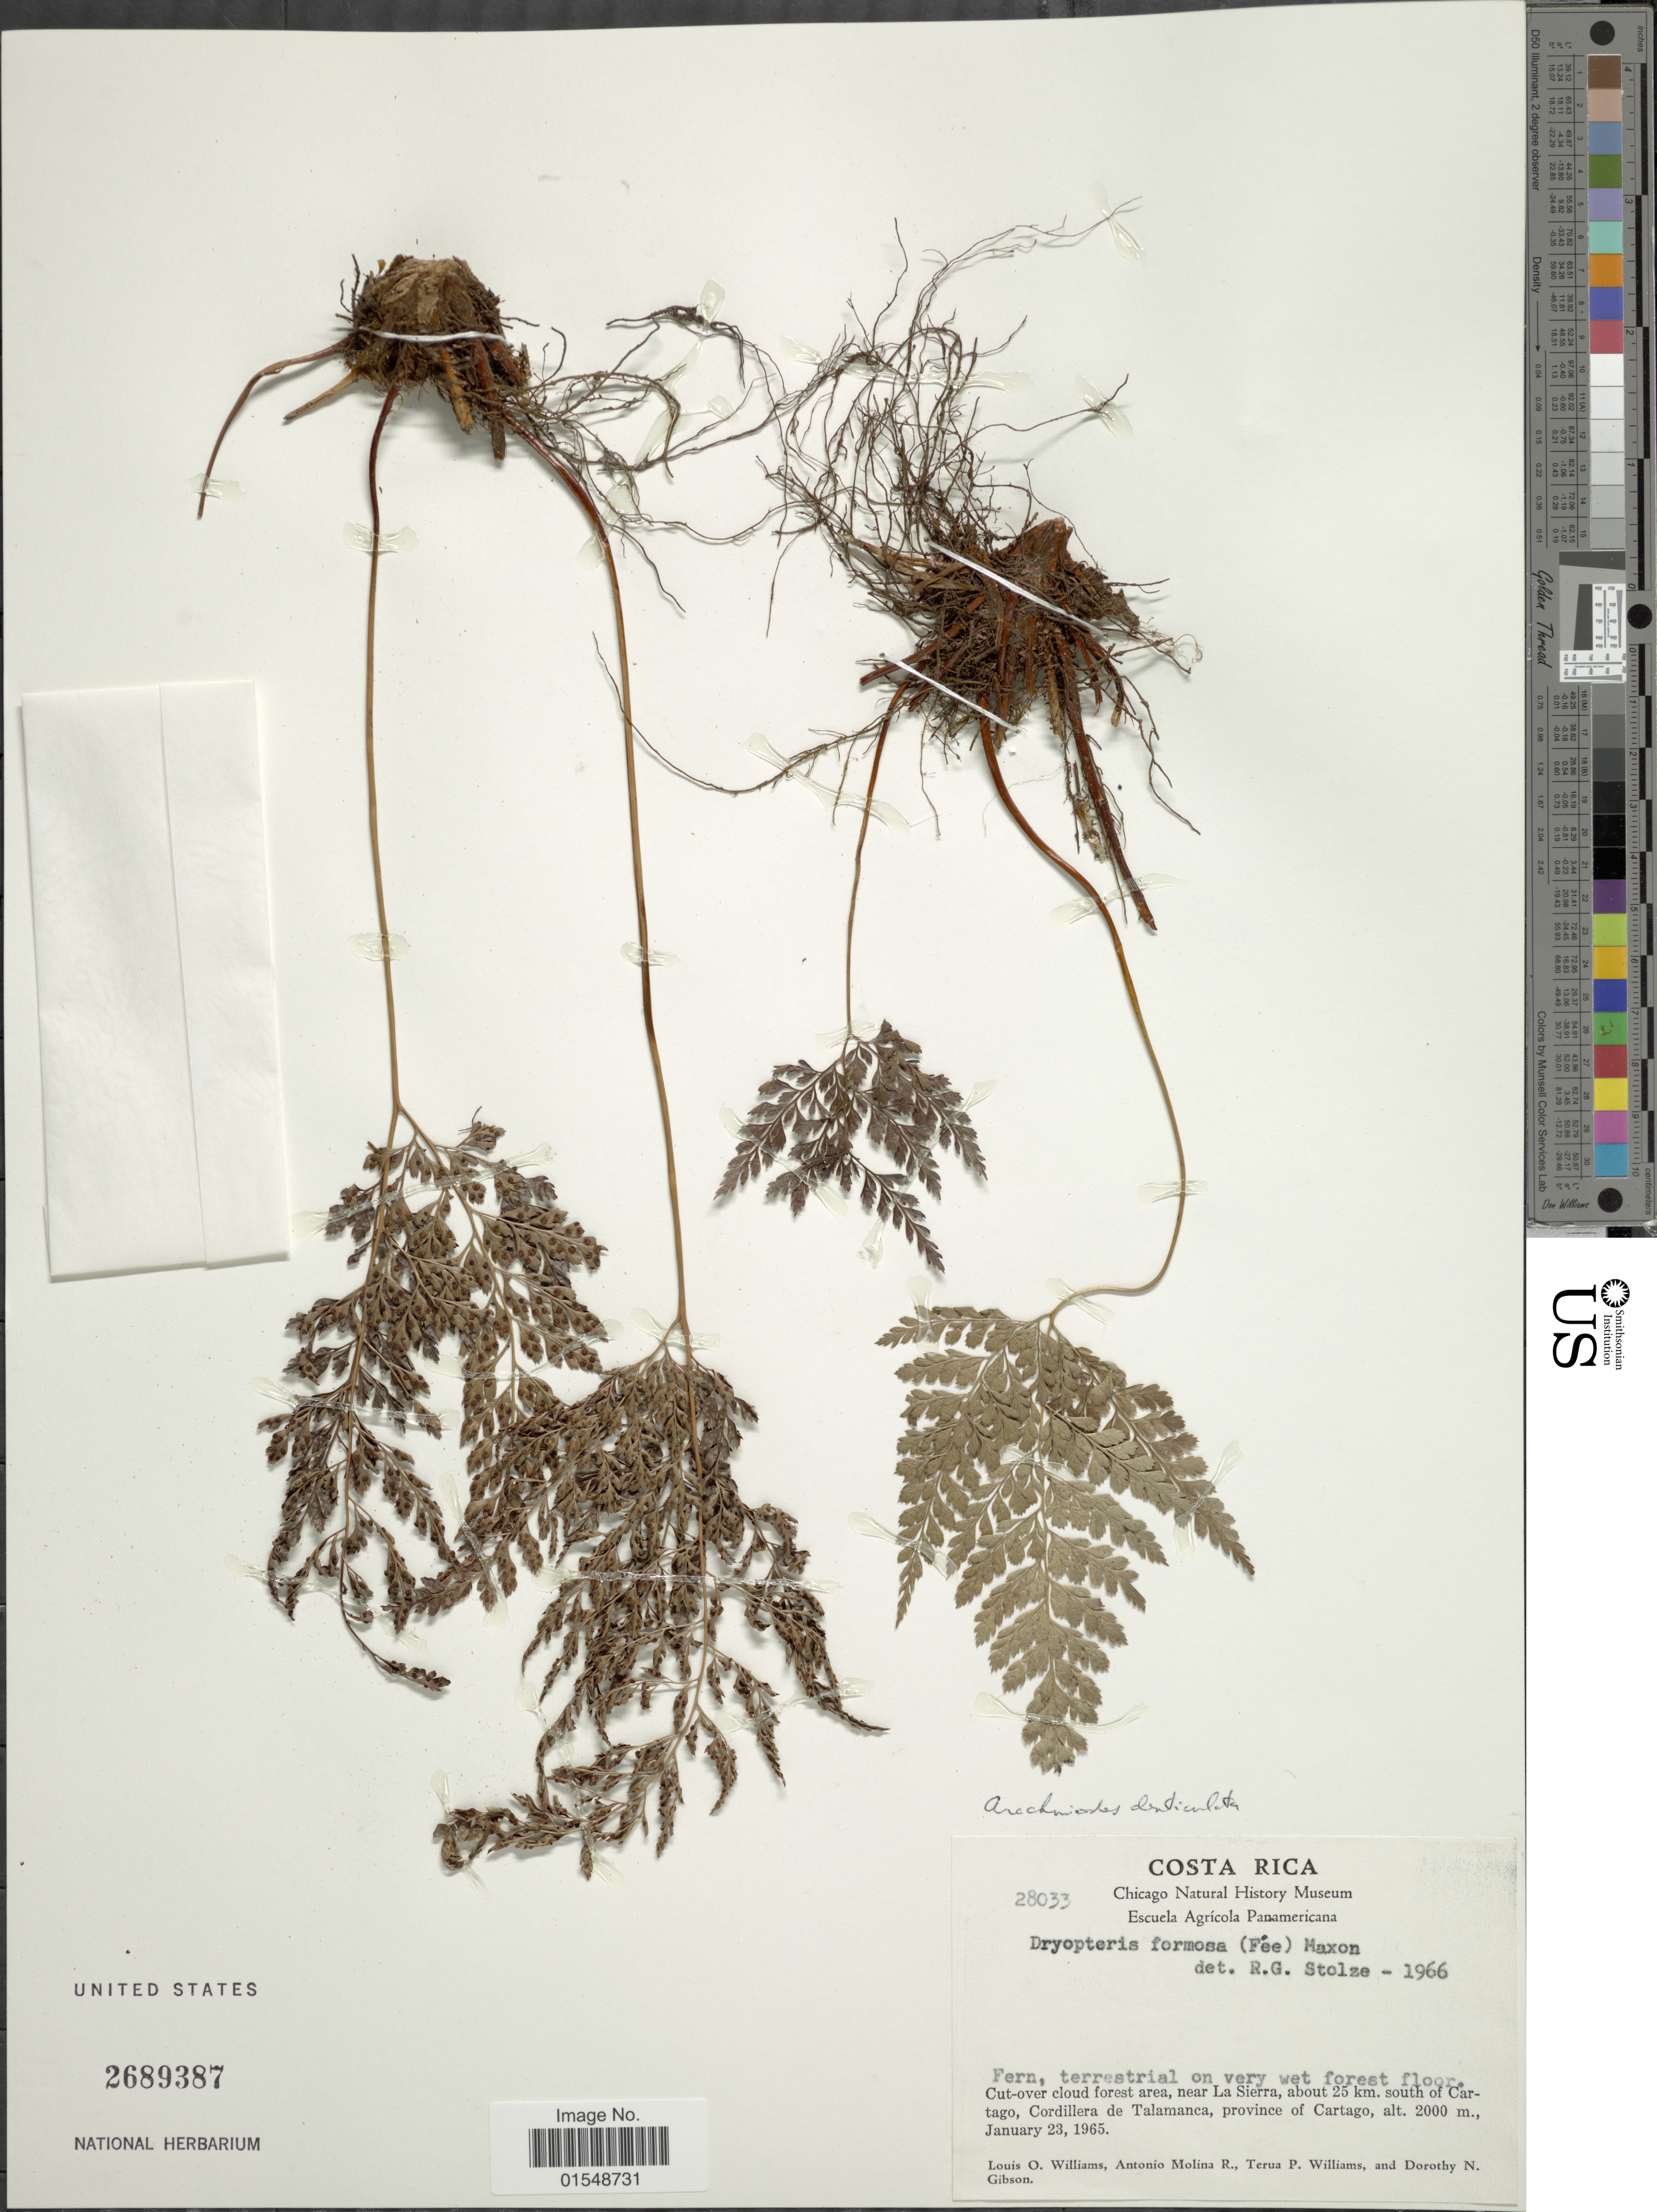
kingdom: Plantae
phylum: Tracheophyta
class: Polypodiopsida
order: Polypodiales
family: Dryopteridaceae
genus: Arachniodes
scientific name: Arachniodes denticulata var. jucunda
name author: (Fée) Lellinger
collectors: L. O. Williams, A. R. Molina, T. P. Williams & D. N. Gibson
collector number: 28033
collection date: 1965-01-23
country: Costa Rica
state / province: Cartago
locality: Cut- over cloud forest area, near La Sierra, above 25 km. south of Cartago, Cordillera de Talamanca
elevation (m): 2000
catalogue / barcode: US 2689387